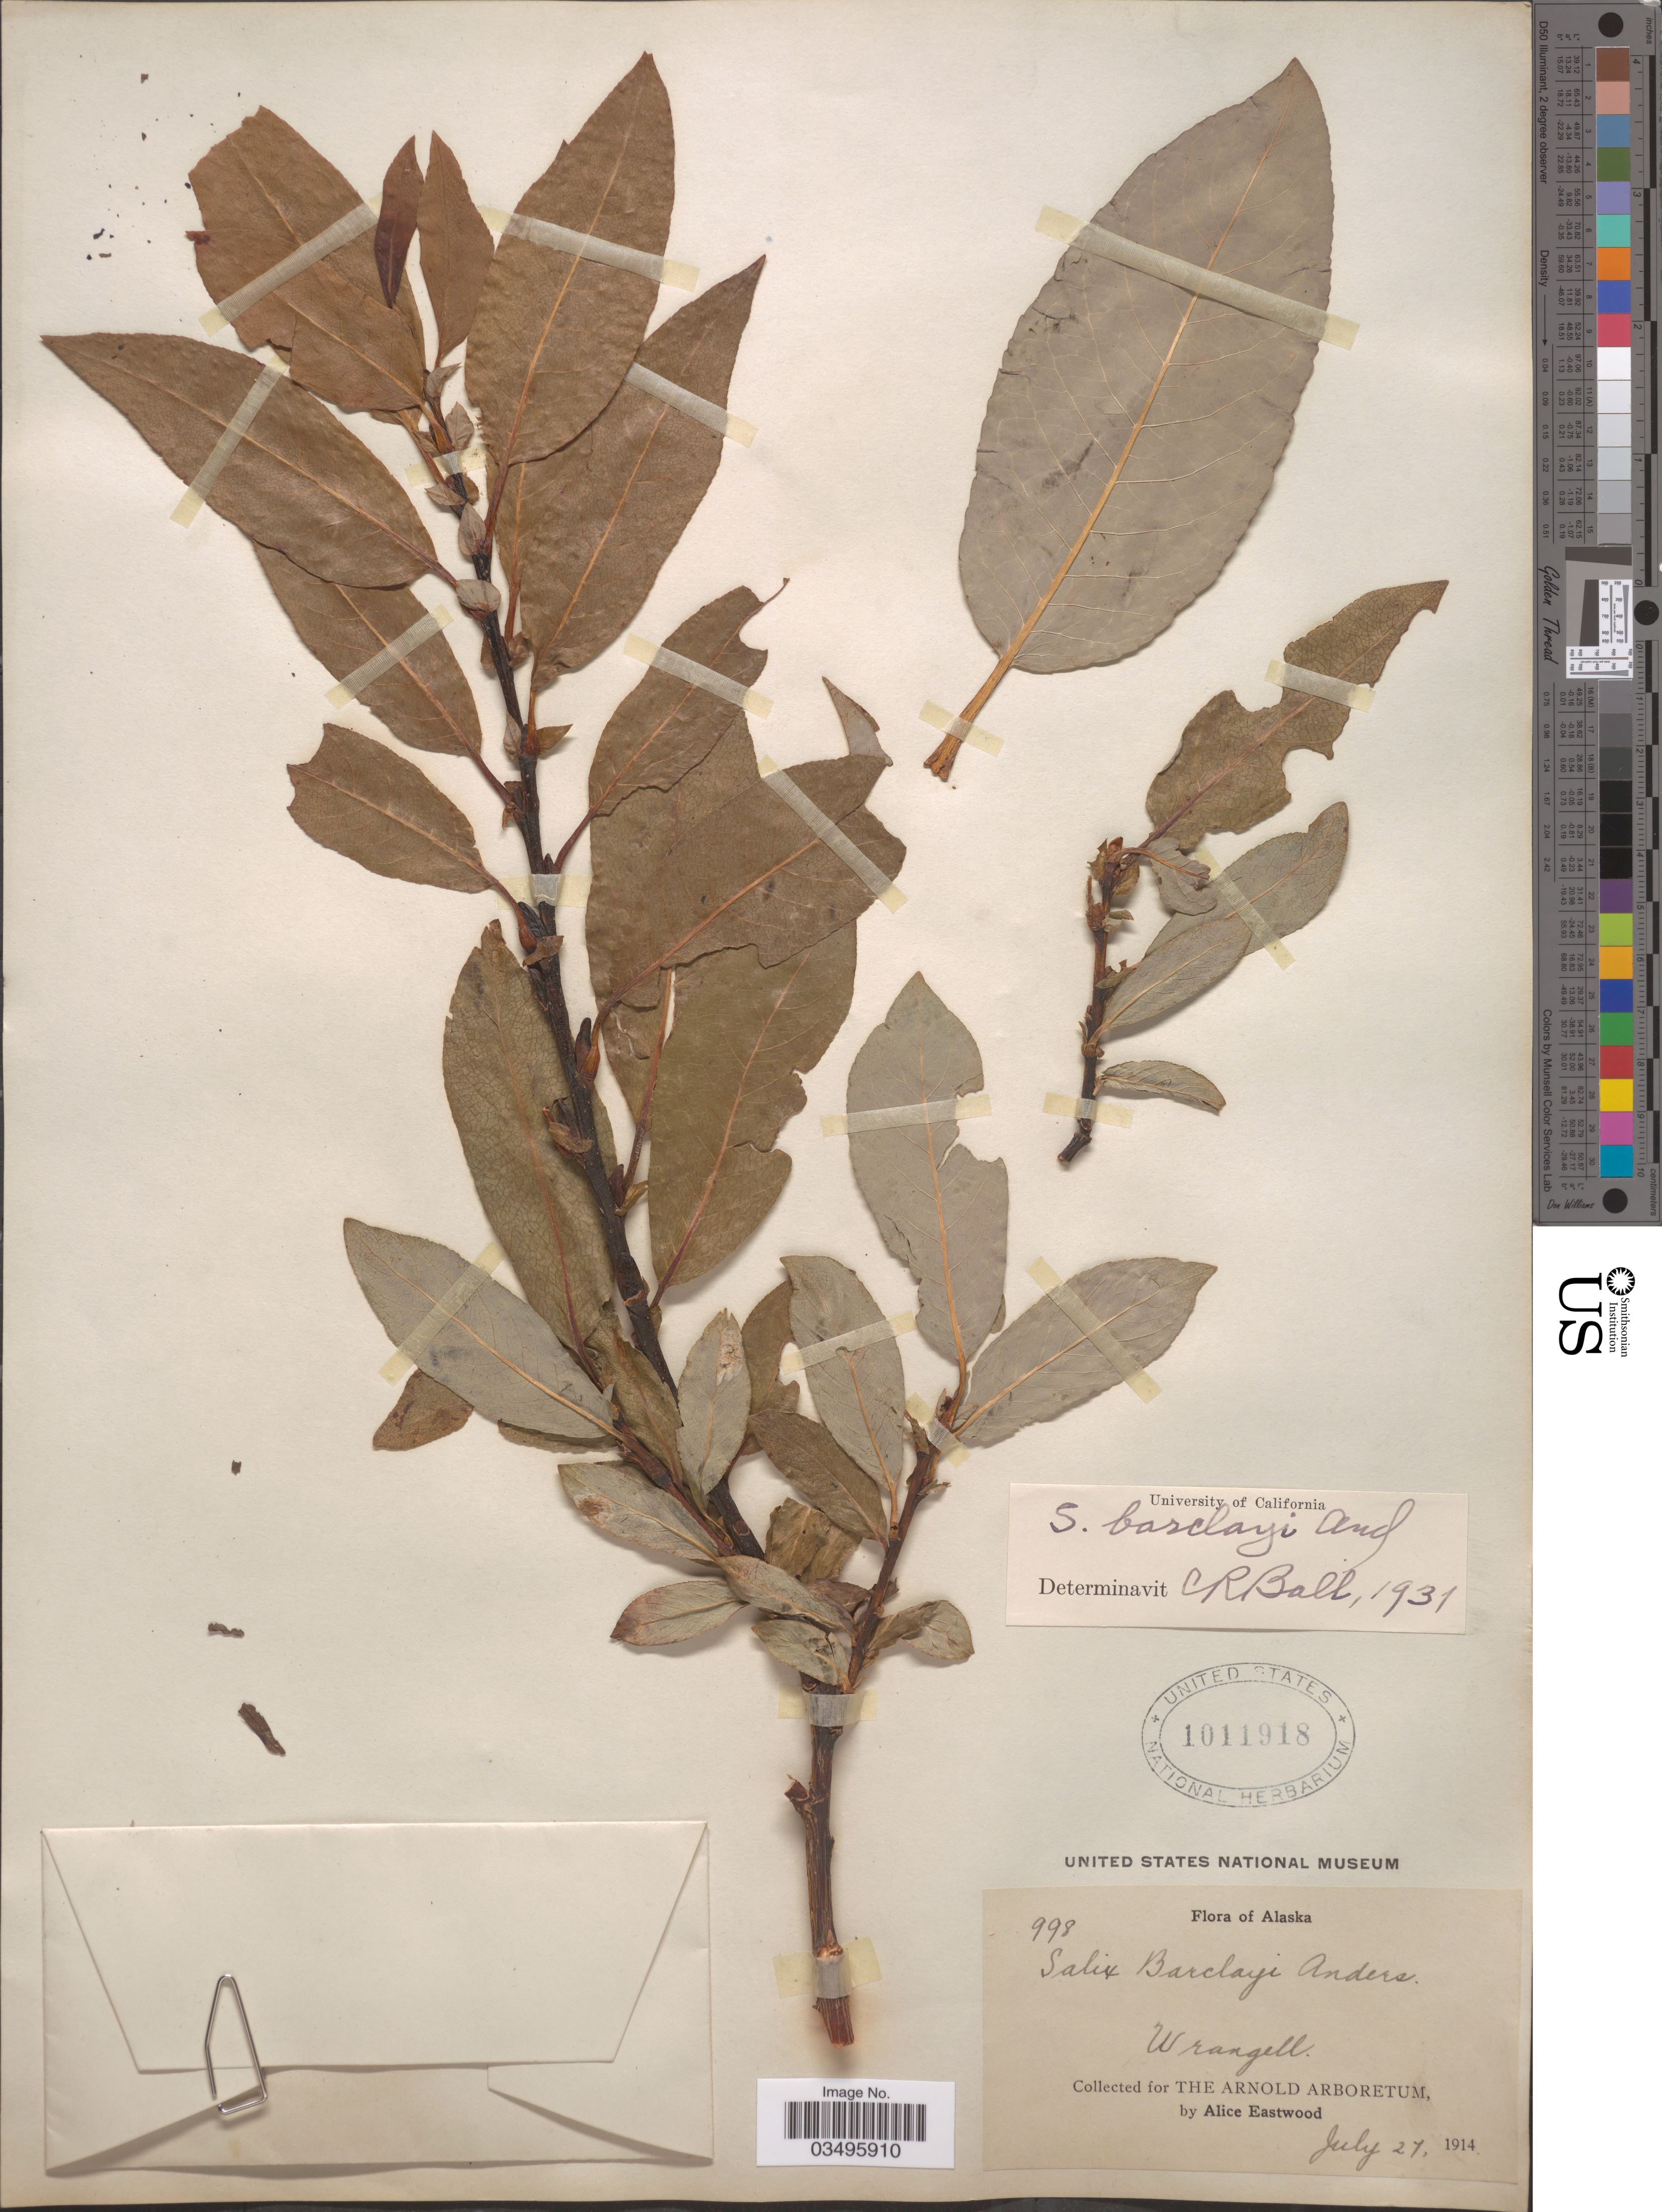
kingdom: Plantae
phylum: Tracheophyta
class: Magnoliopsida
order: Malpighiales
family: Salicaceae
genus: Salix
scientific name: Salix barclayi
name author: Andersson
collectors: A. Eastwood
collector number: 998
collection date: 1914-07-27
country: United States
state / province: Alaska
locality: Wrangell.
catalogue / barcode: US 1011918